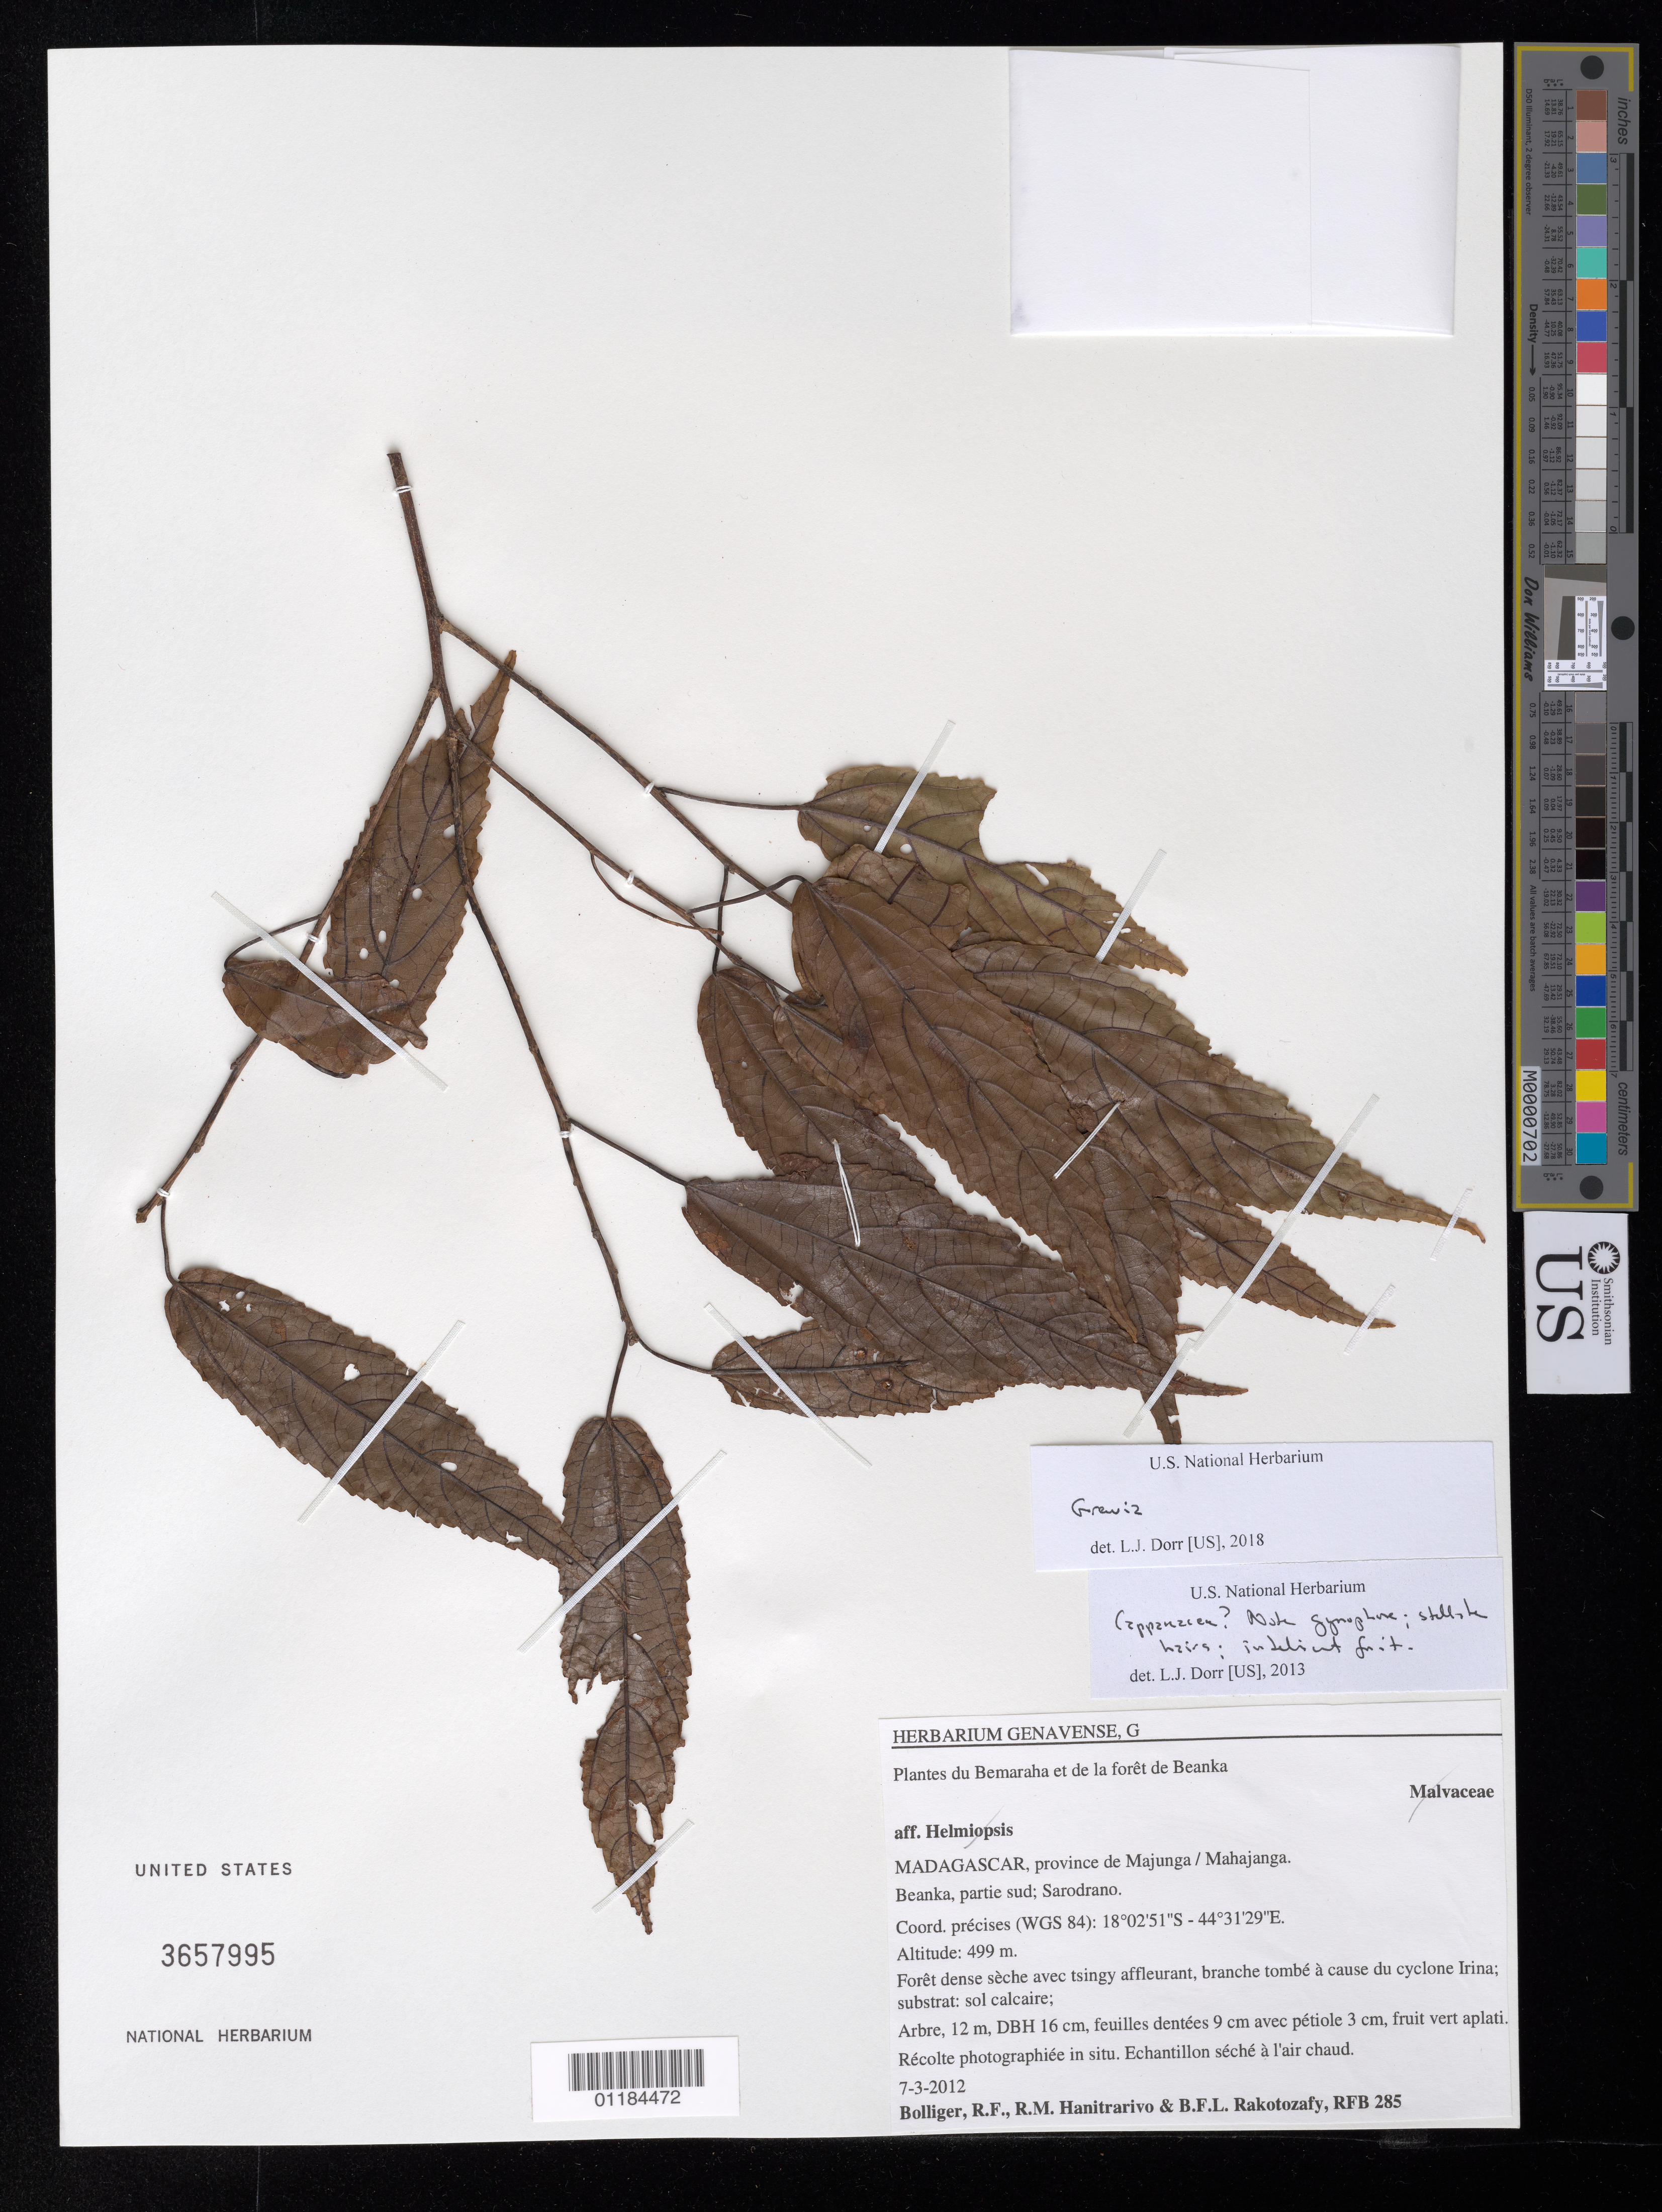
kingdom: Plantae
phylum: Tracheophyta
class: Magnoliopsida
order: Malvales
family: Malvaceae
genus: Grewia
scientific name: Grewia sp.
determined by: Dorr, L. J., (BOT), Smithsonian Institution - National Museum of Natural History (UNITED STATES)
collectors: R. Bolliger, R. Hanitrarivo & B. Rakotozafy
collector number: RFB 285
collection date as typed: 7-3-2012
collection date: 2012-03-07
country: Madagascar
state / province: Boeny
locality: partie sud; Sarodrano. Beanka.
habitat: foret dense seche avec tsingy affleurant, branche tombe a cause du cyclone Irina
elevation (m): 499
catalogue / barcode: US 3657995